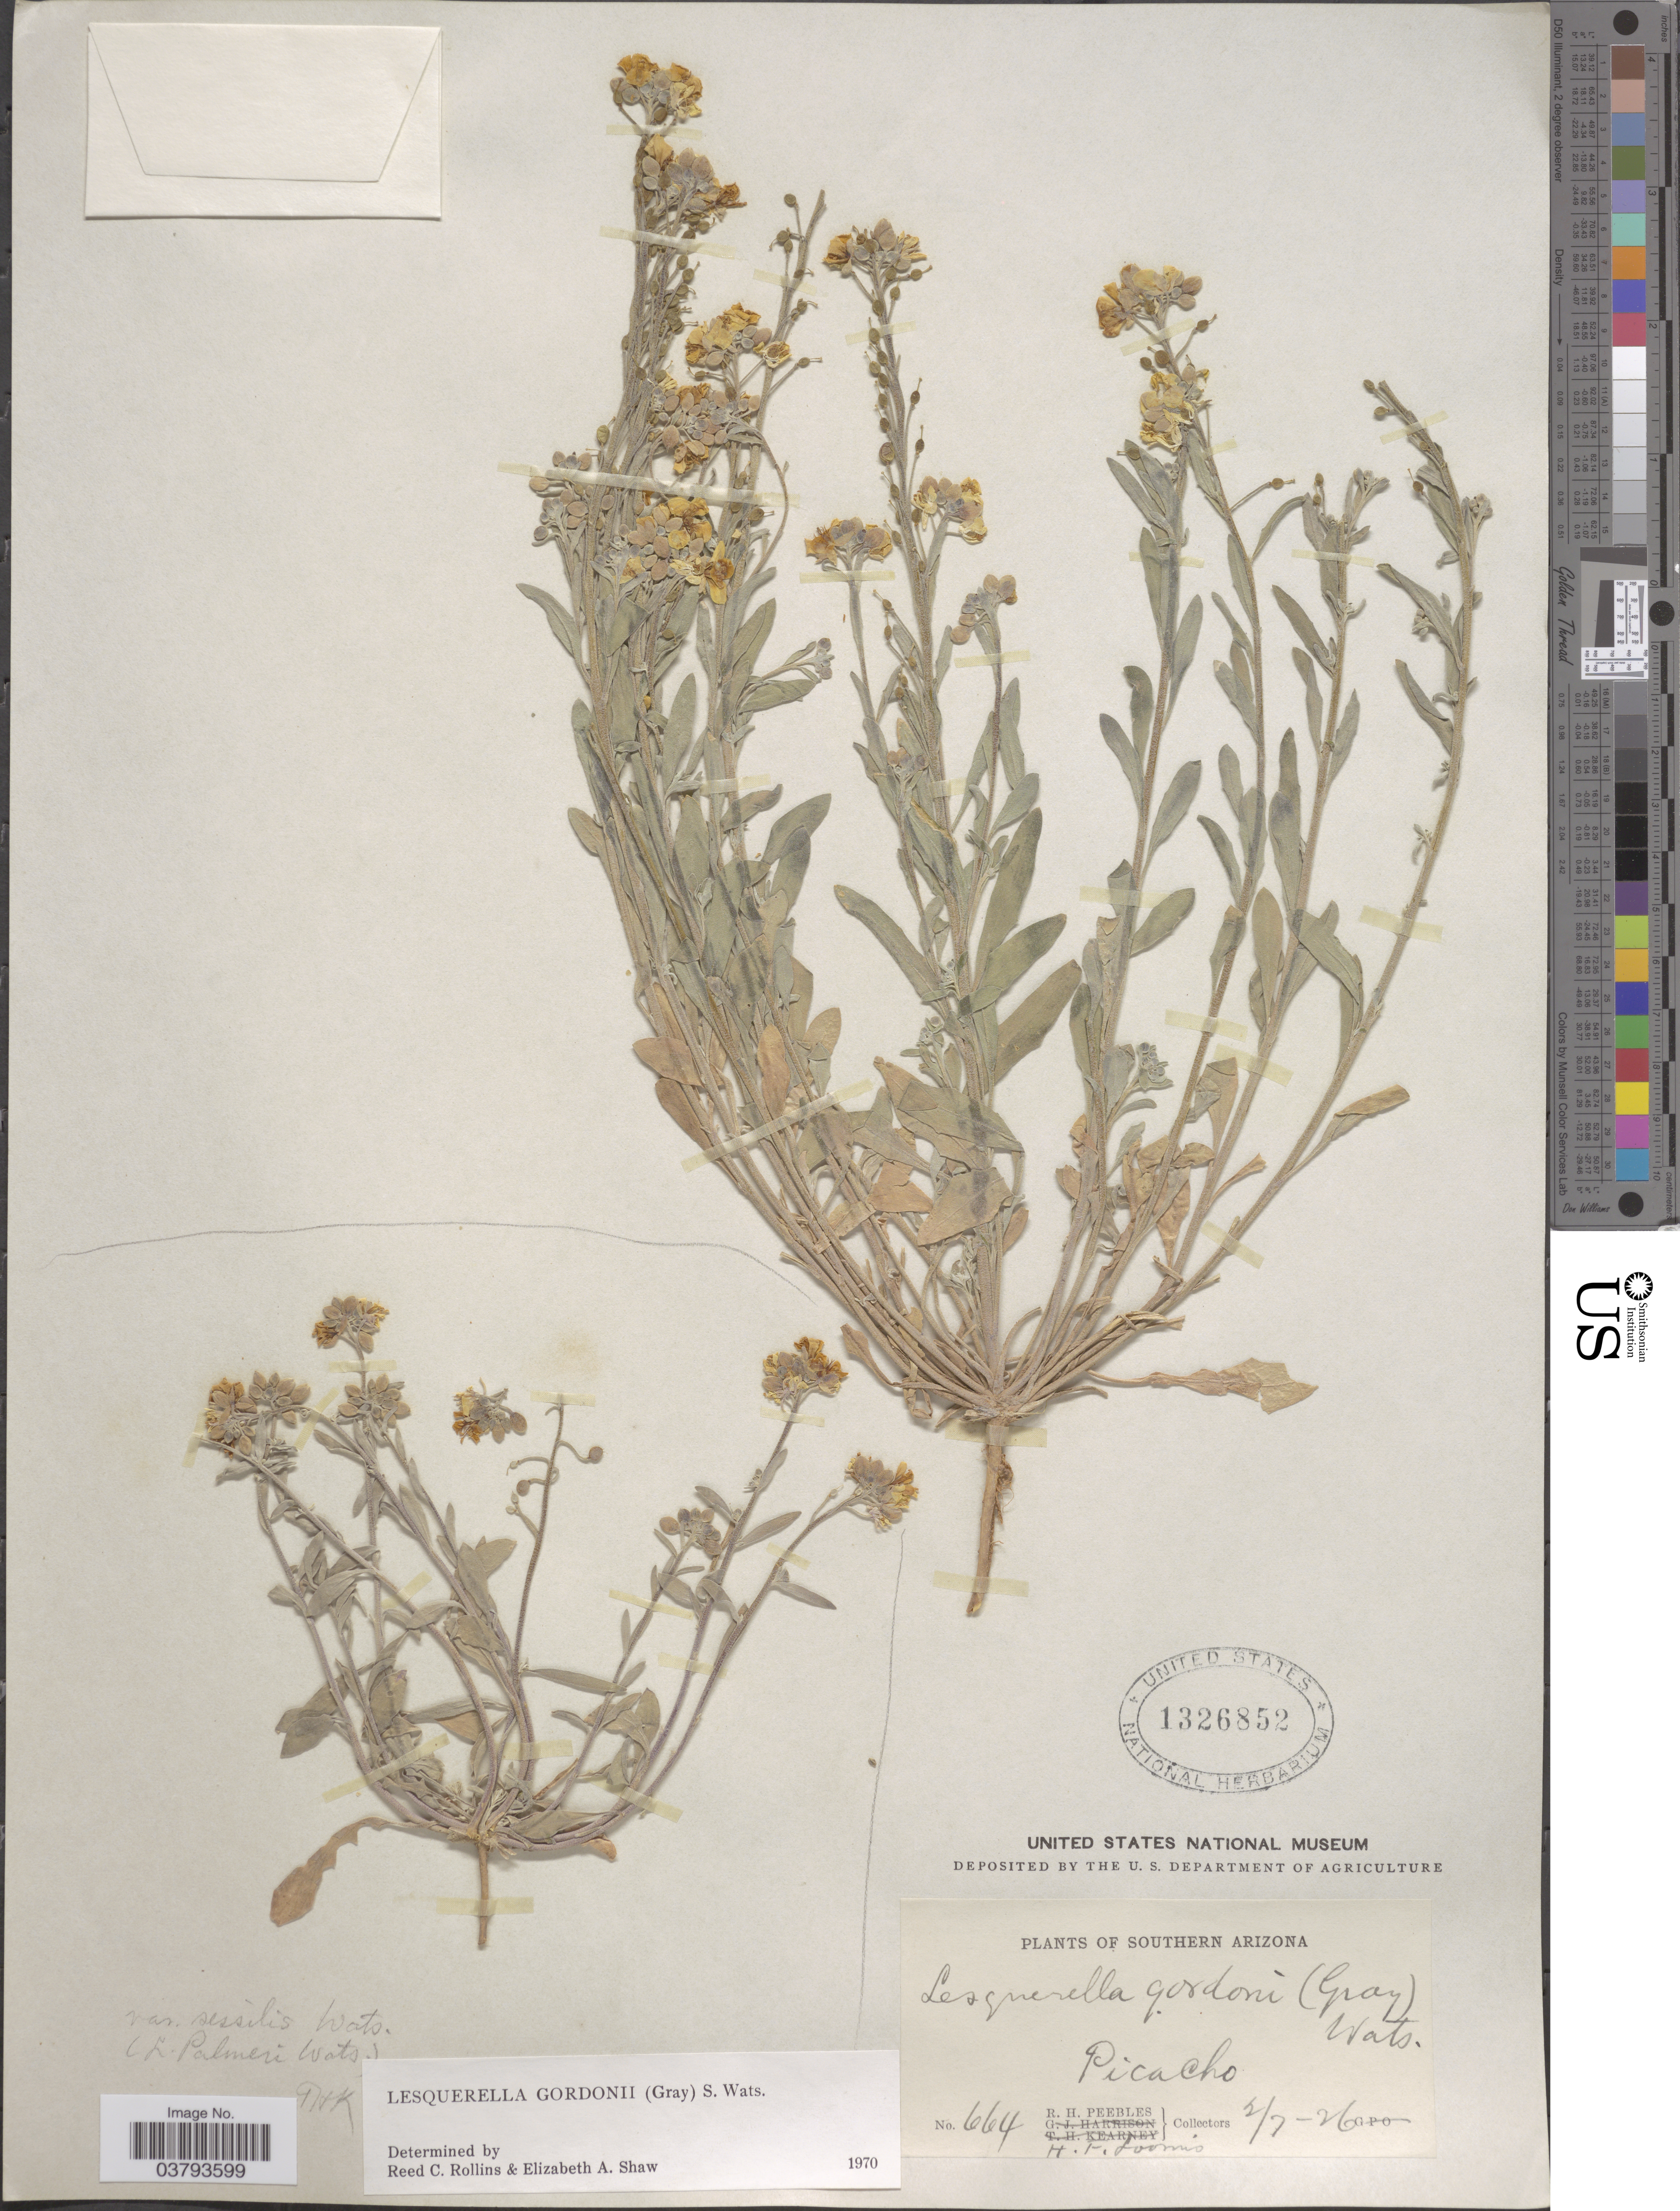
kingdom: Plantae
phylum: Tracheophyta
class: Magnoliopsida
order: Brassicales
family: Brassicaceae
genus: Lesquerella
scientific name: Lesquerella gordonii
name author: (A. Gray) S. Watson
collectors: R. H. Peebles & H. F. Loomis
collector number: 664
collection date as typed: Transcribed d/m/y: 2/7/26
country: United States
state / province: Arizona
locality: Southern Arizona. Picacho.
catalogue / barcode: US 1326852